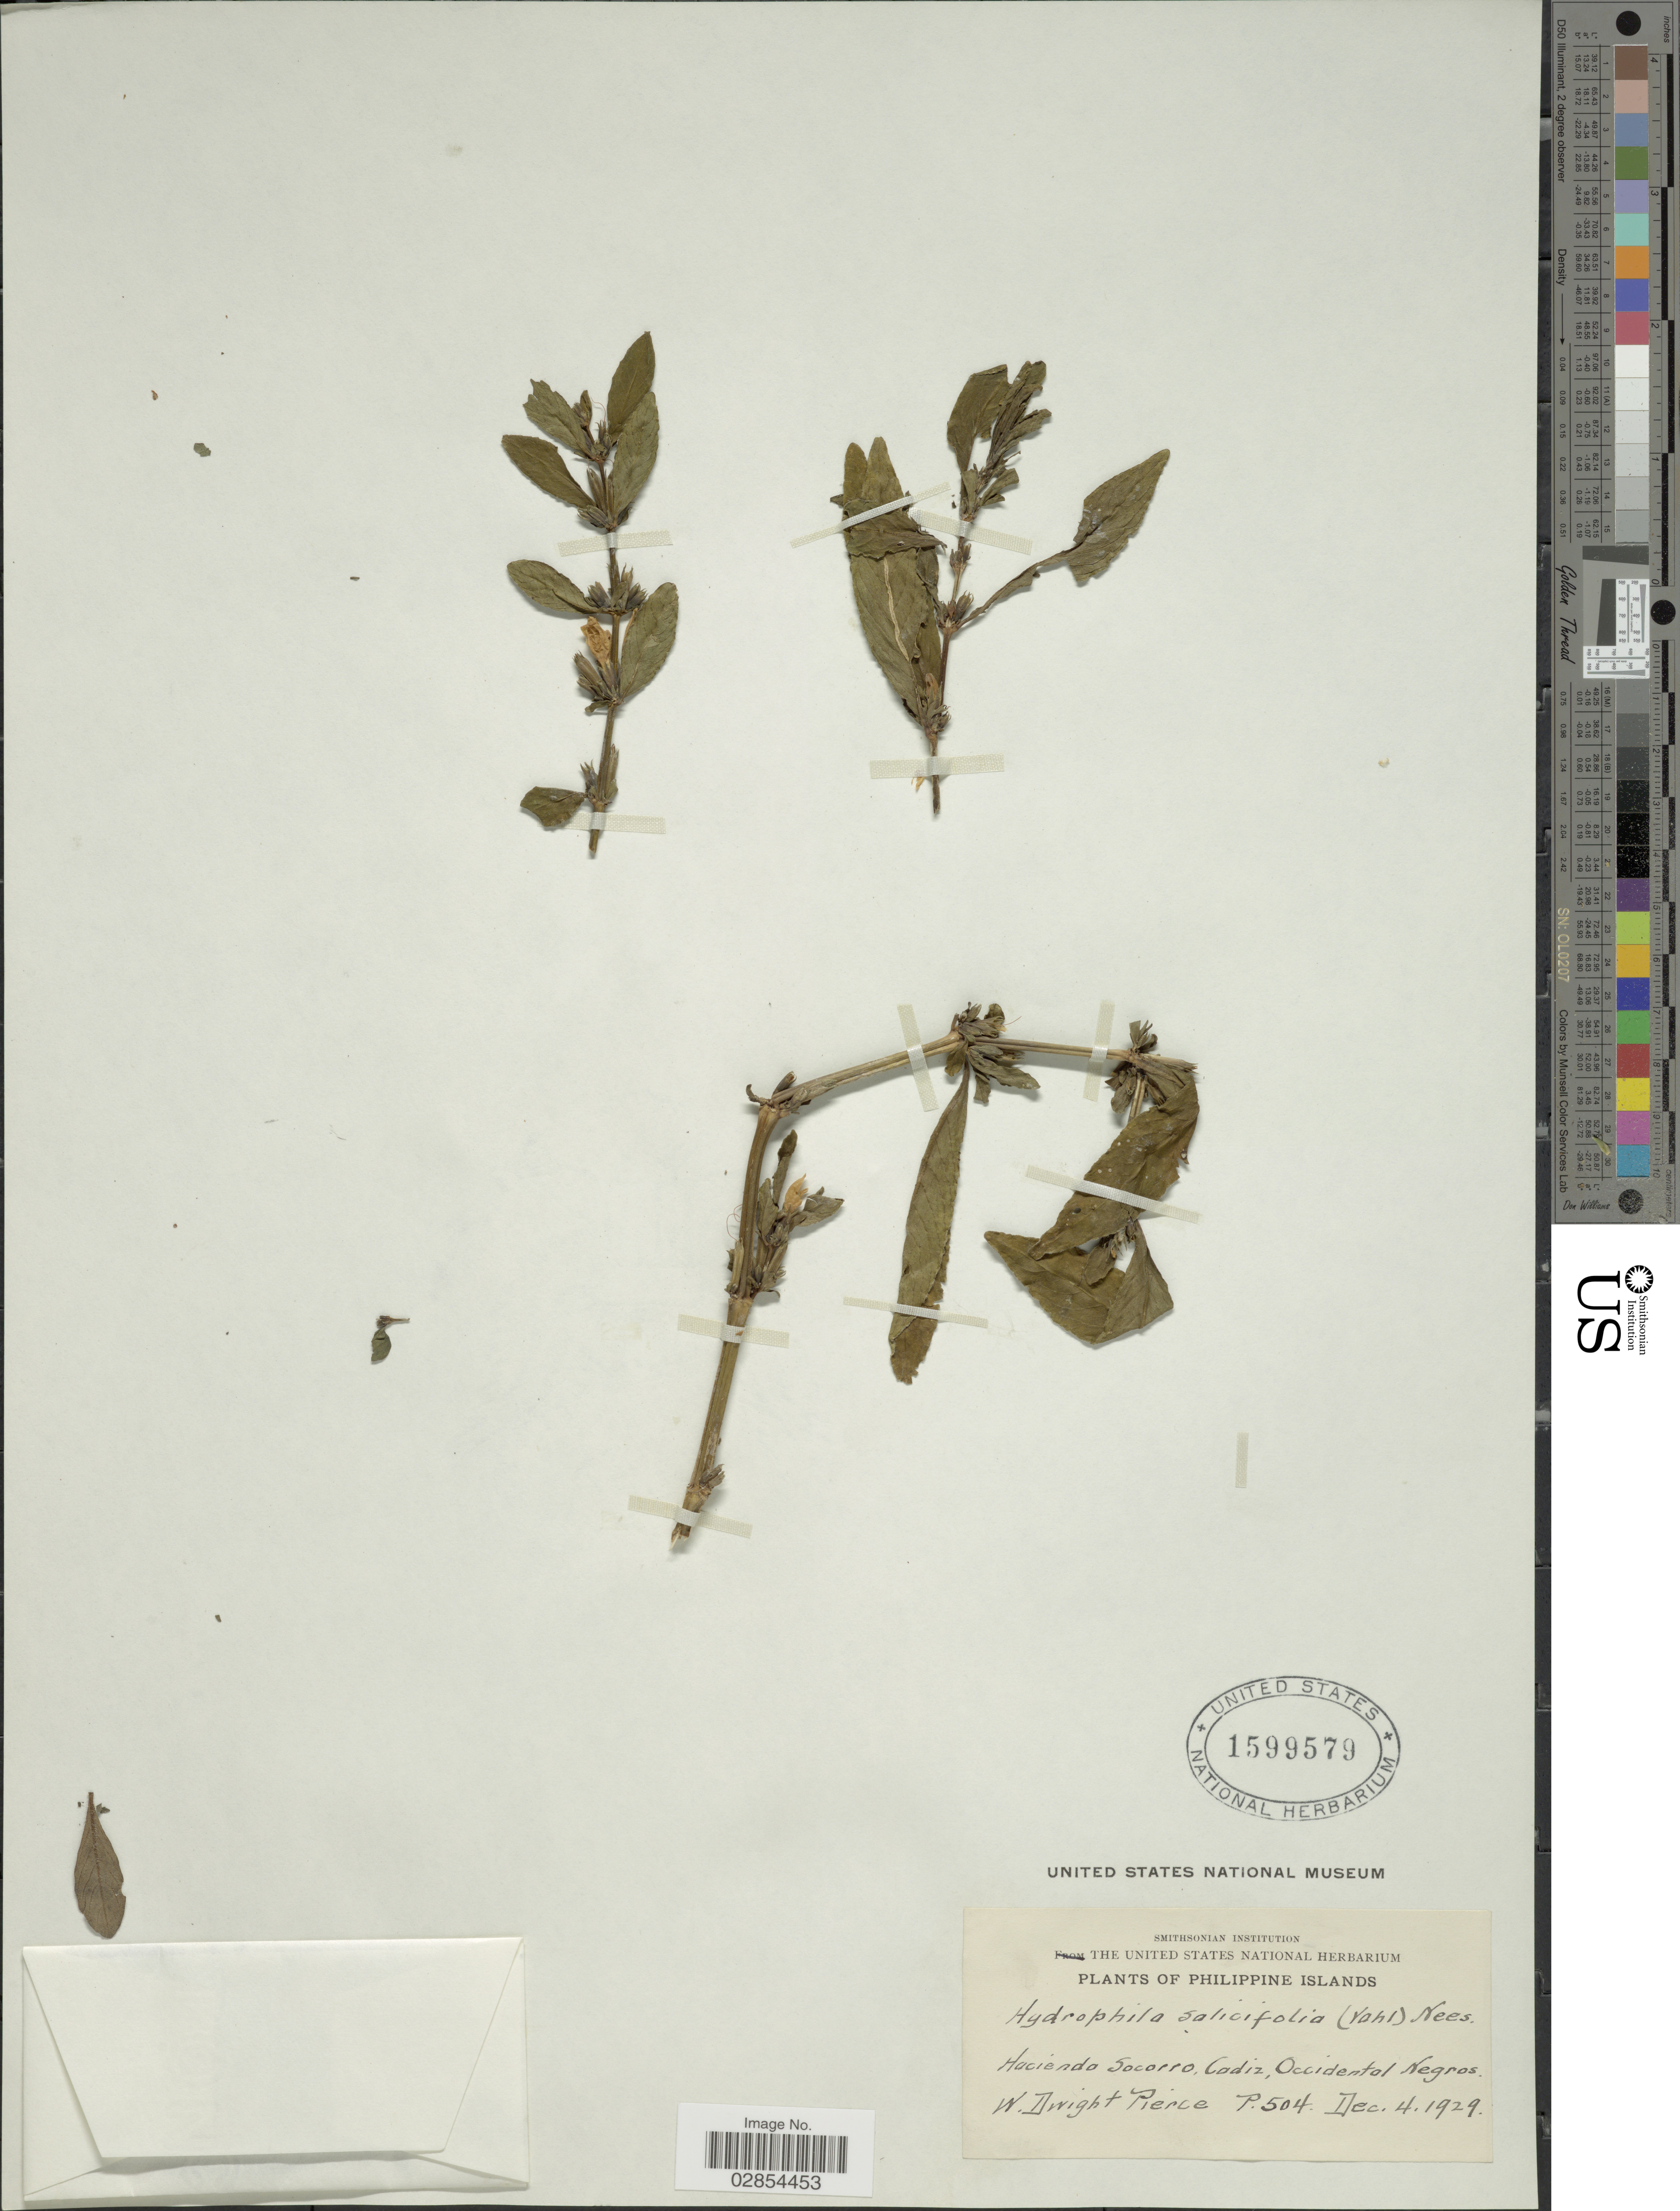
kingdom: Plantae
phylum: Tracheophyta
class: Magnoliopsida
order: Lamiales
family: Acanthaceae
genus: Hygrophila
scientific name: Hygrophila salicifolia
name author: (Vahl) Nees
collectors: W. Pierce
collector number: P504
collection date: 1929-12-04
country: Philippines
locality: Hacienda Socorro, Cadiz, Occidental Negros.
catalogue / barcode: US 1599579